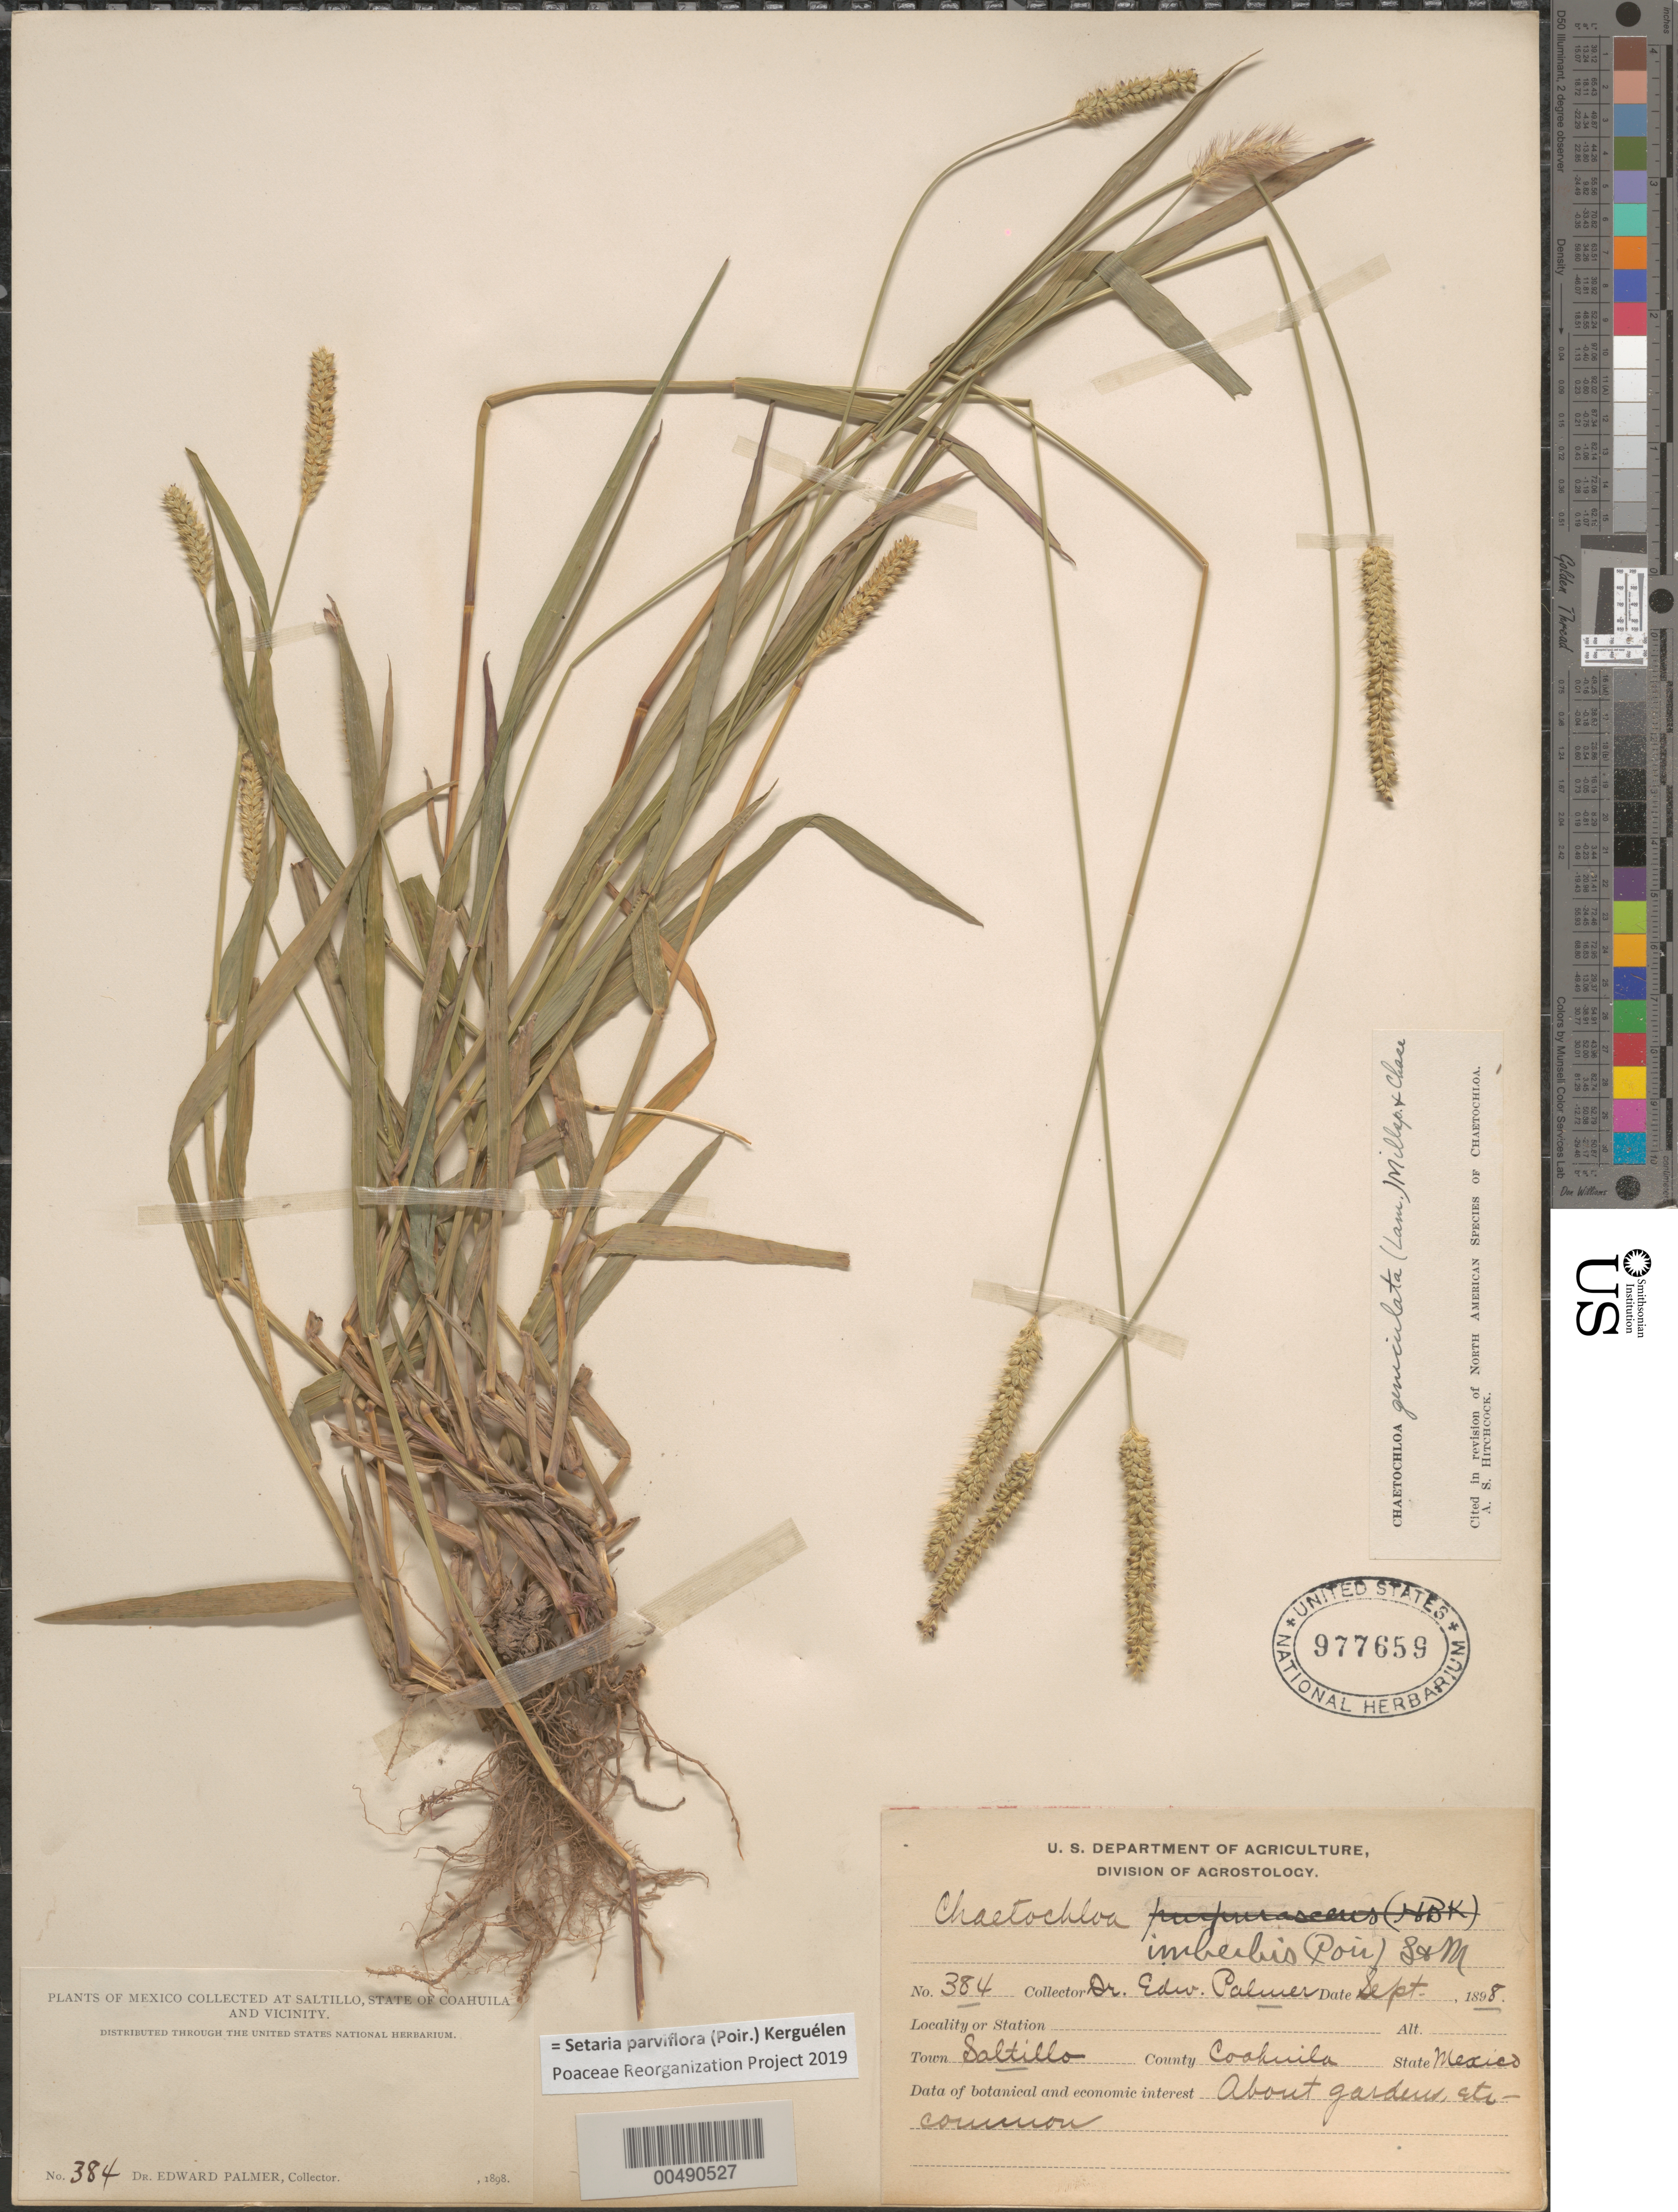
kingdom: Plantae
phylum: Tracheophyta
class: Liliopsida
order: Poales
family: Poaceae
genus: Setaria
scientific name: Setaria parviflora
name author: (Poir.) Kerguélen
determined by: Poaceae Reorganization Project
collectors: E. Palmer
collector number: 384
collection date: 1886-08/1886-09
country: Mexico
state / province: Jalisco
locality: Tequila.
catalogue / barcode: US 977659